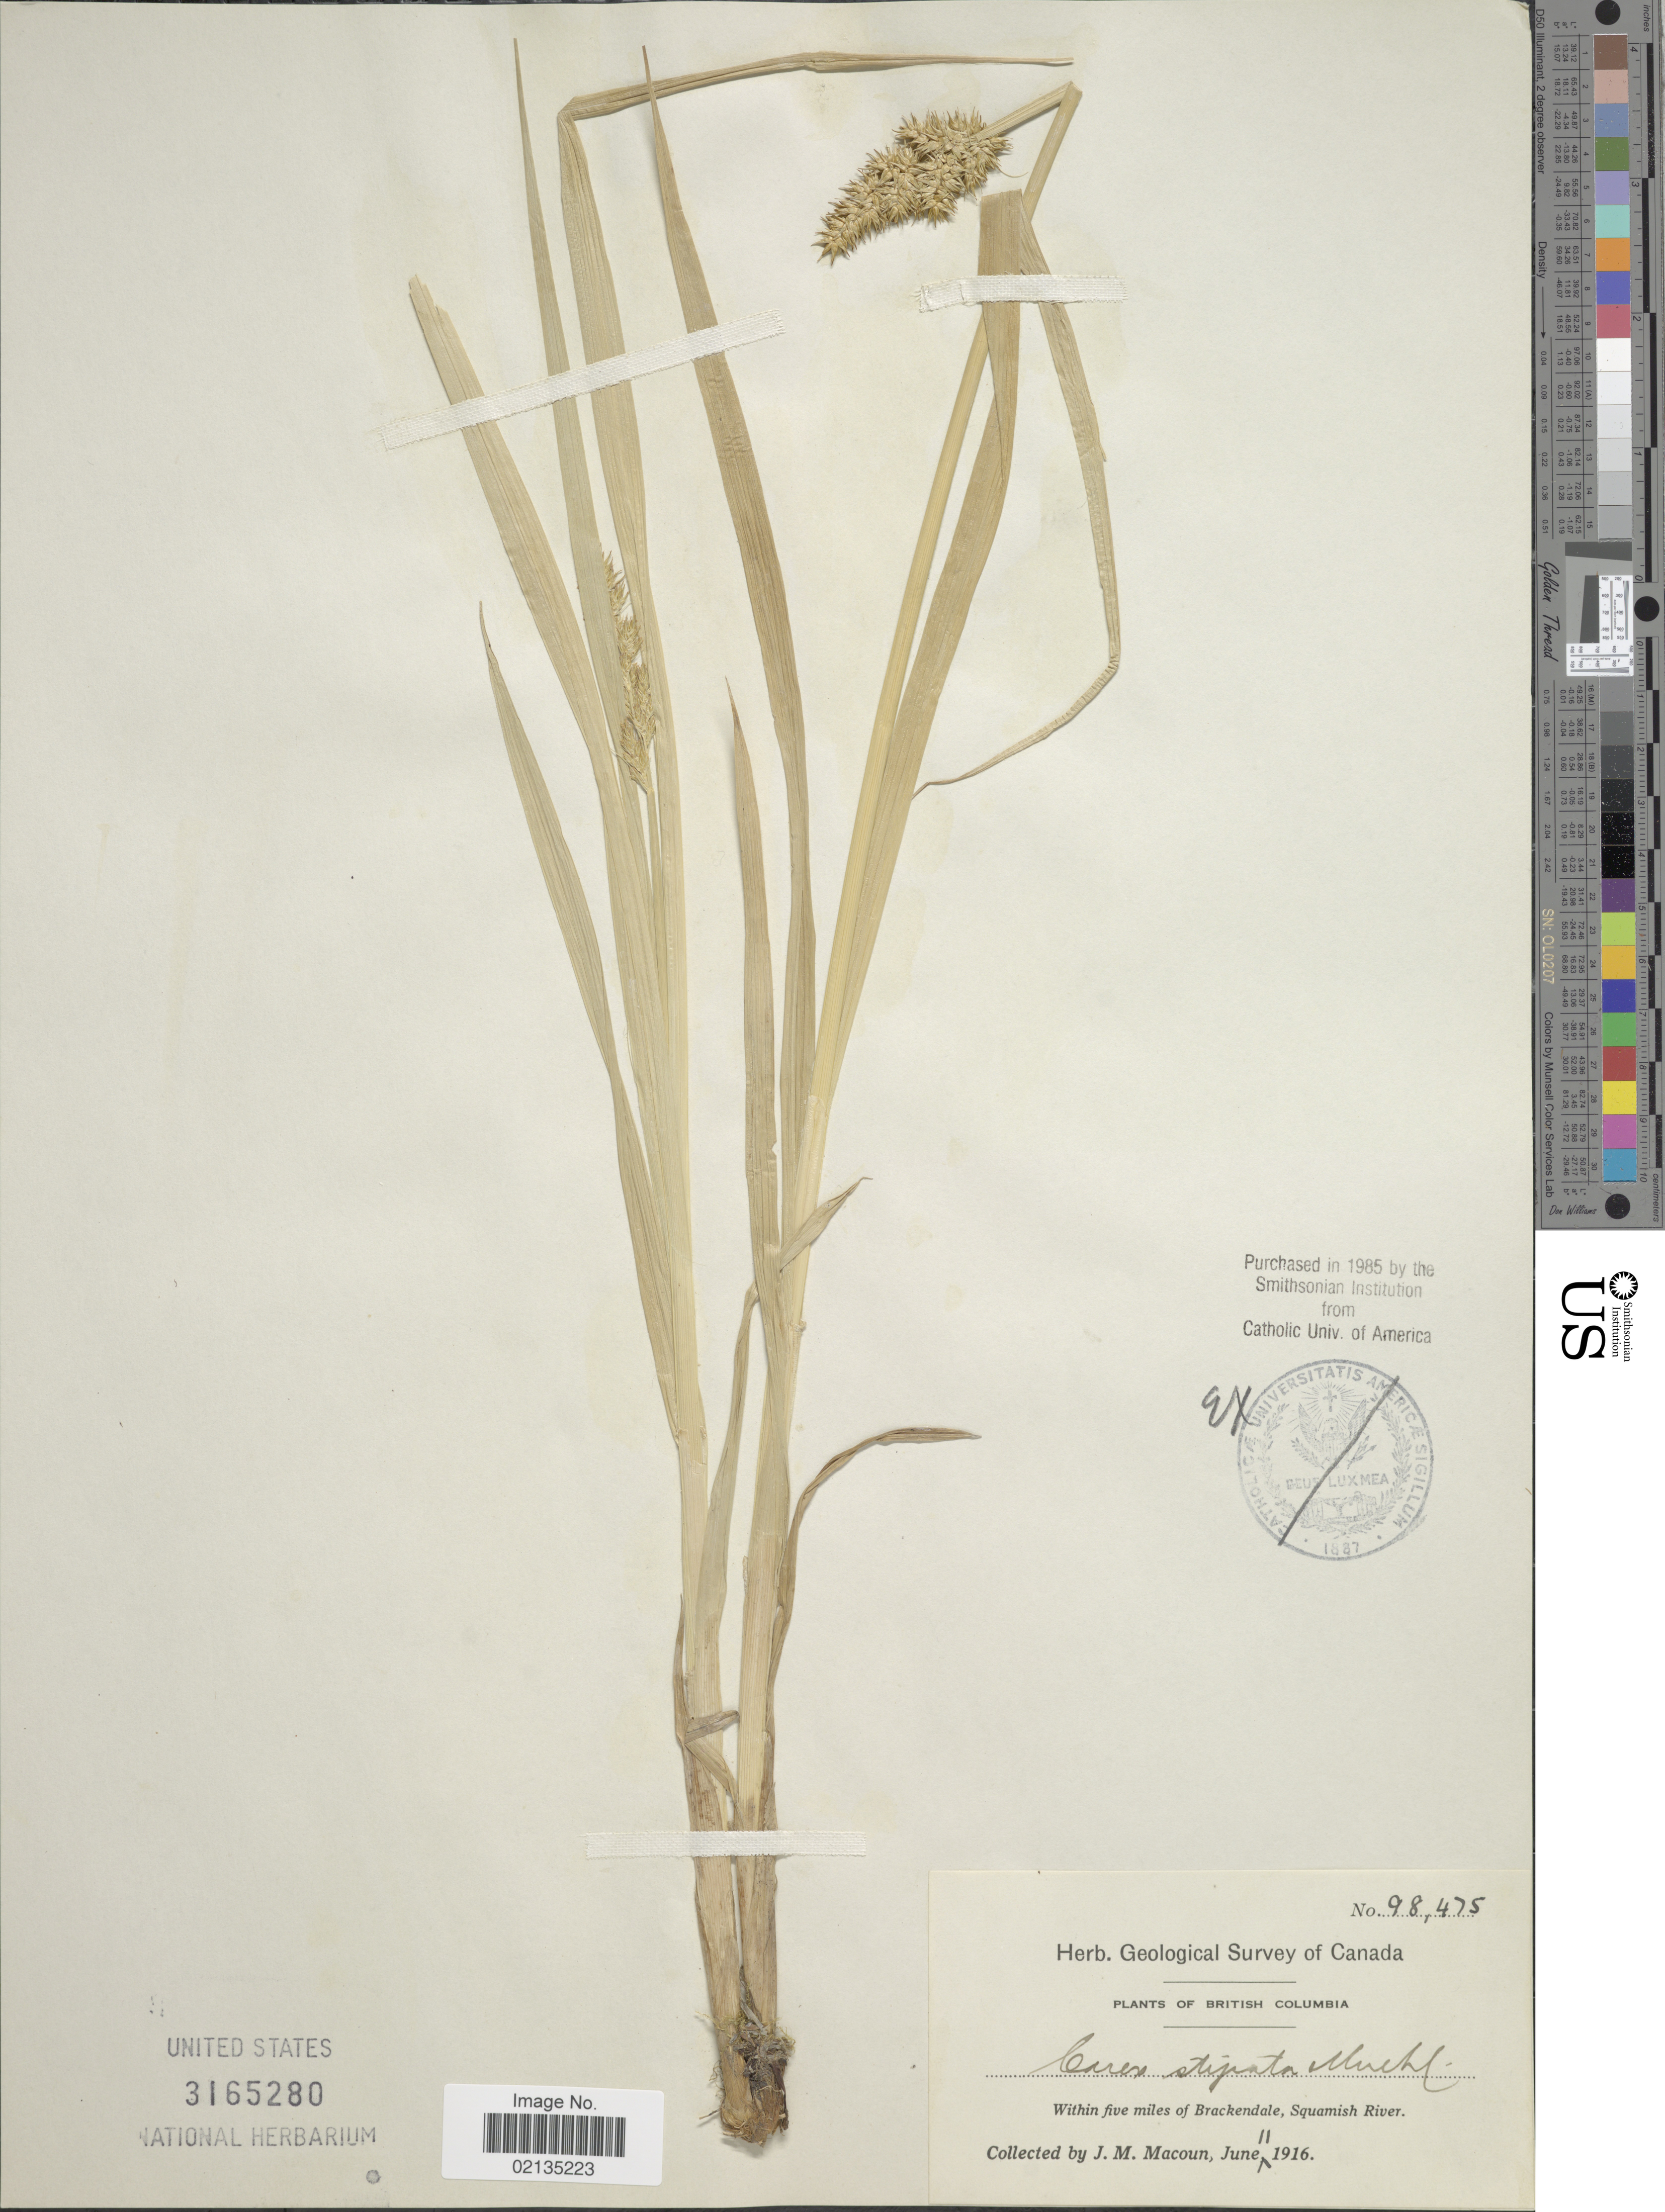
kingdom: Plantae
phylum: Tracheophyta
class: Liliopsida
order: Poales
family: Cyperaceae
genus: Carex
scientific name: Carex stipata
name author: Muhl. ex Willd.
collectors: J. M. Macoun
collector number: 98475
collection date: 1916-06-11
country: Canada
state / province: British Columbia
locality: British Columbia, Within five miles of Brackendale, Squamish River.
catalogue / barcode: US 3165280